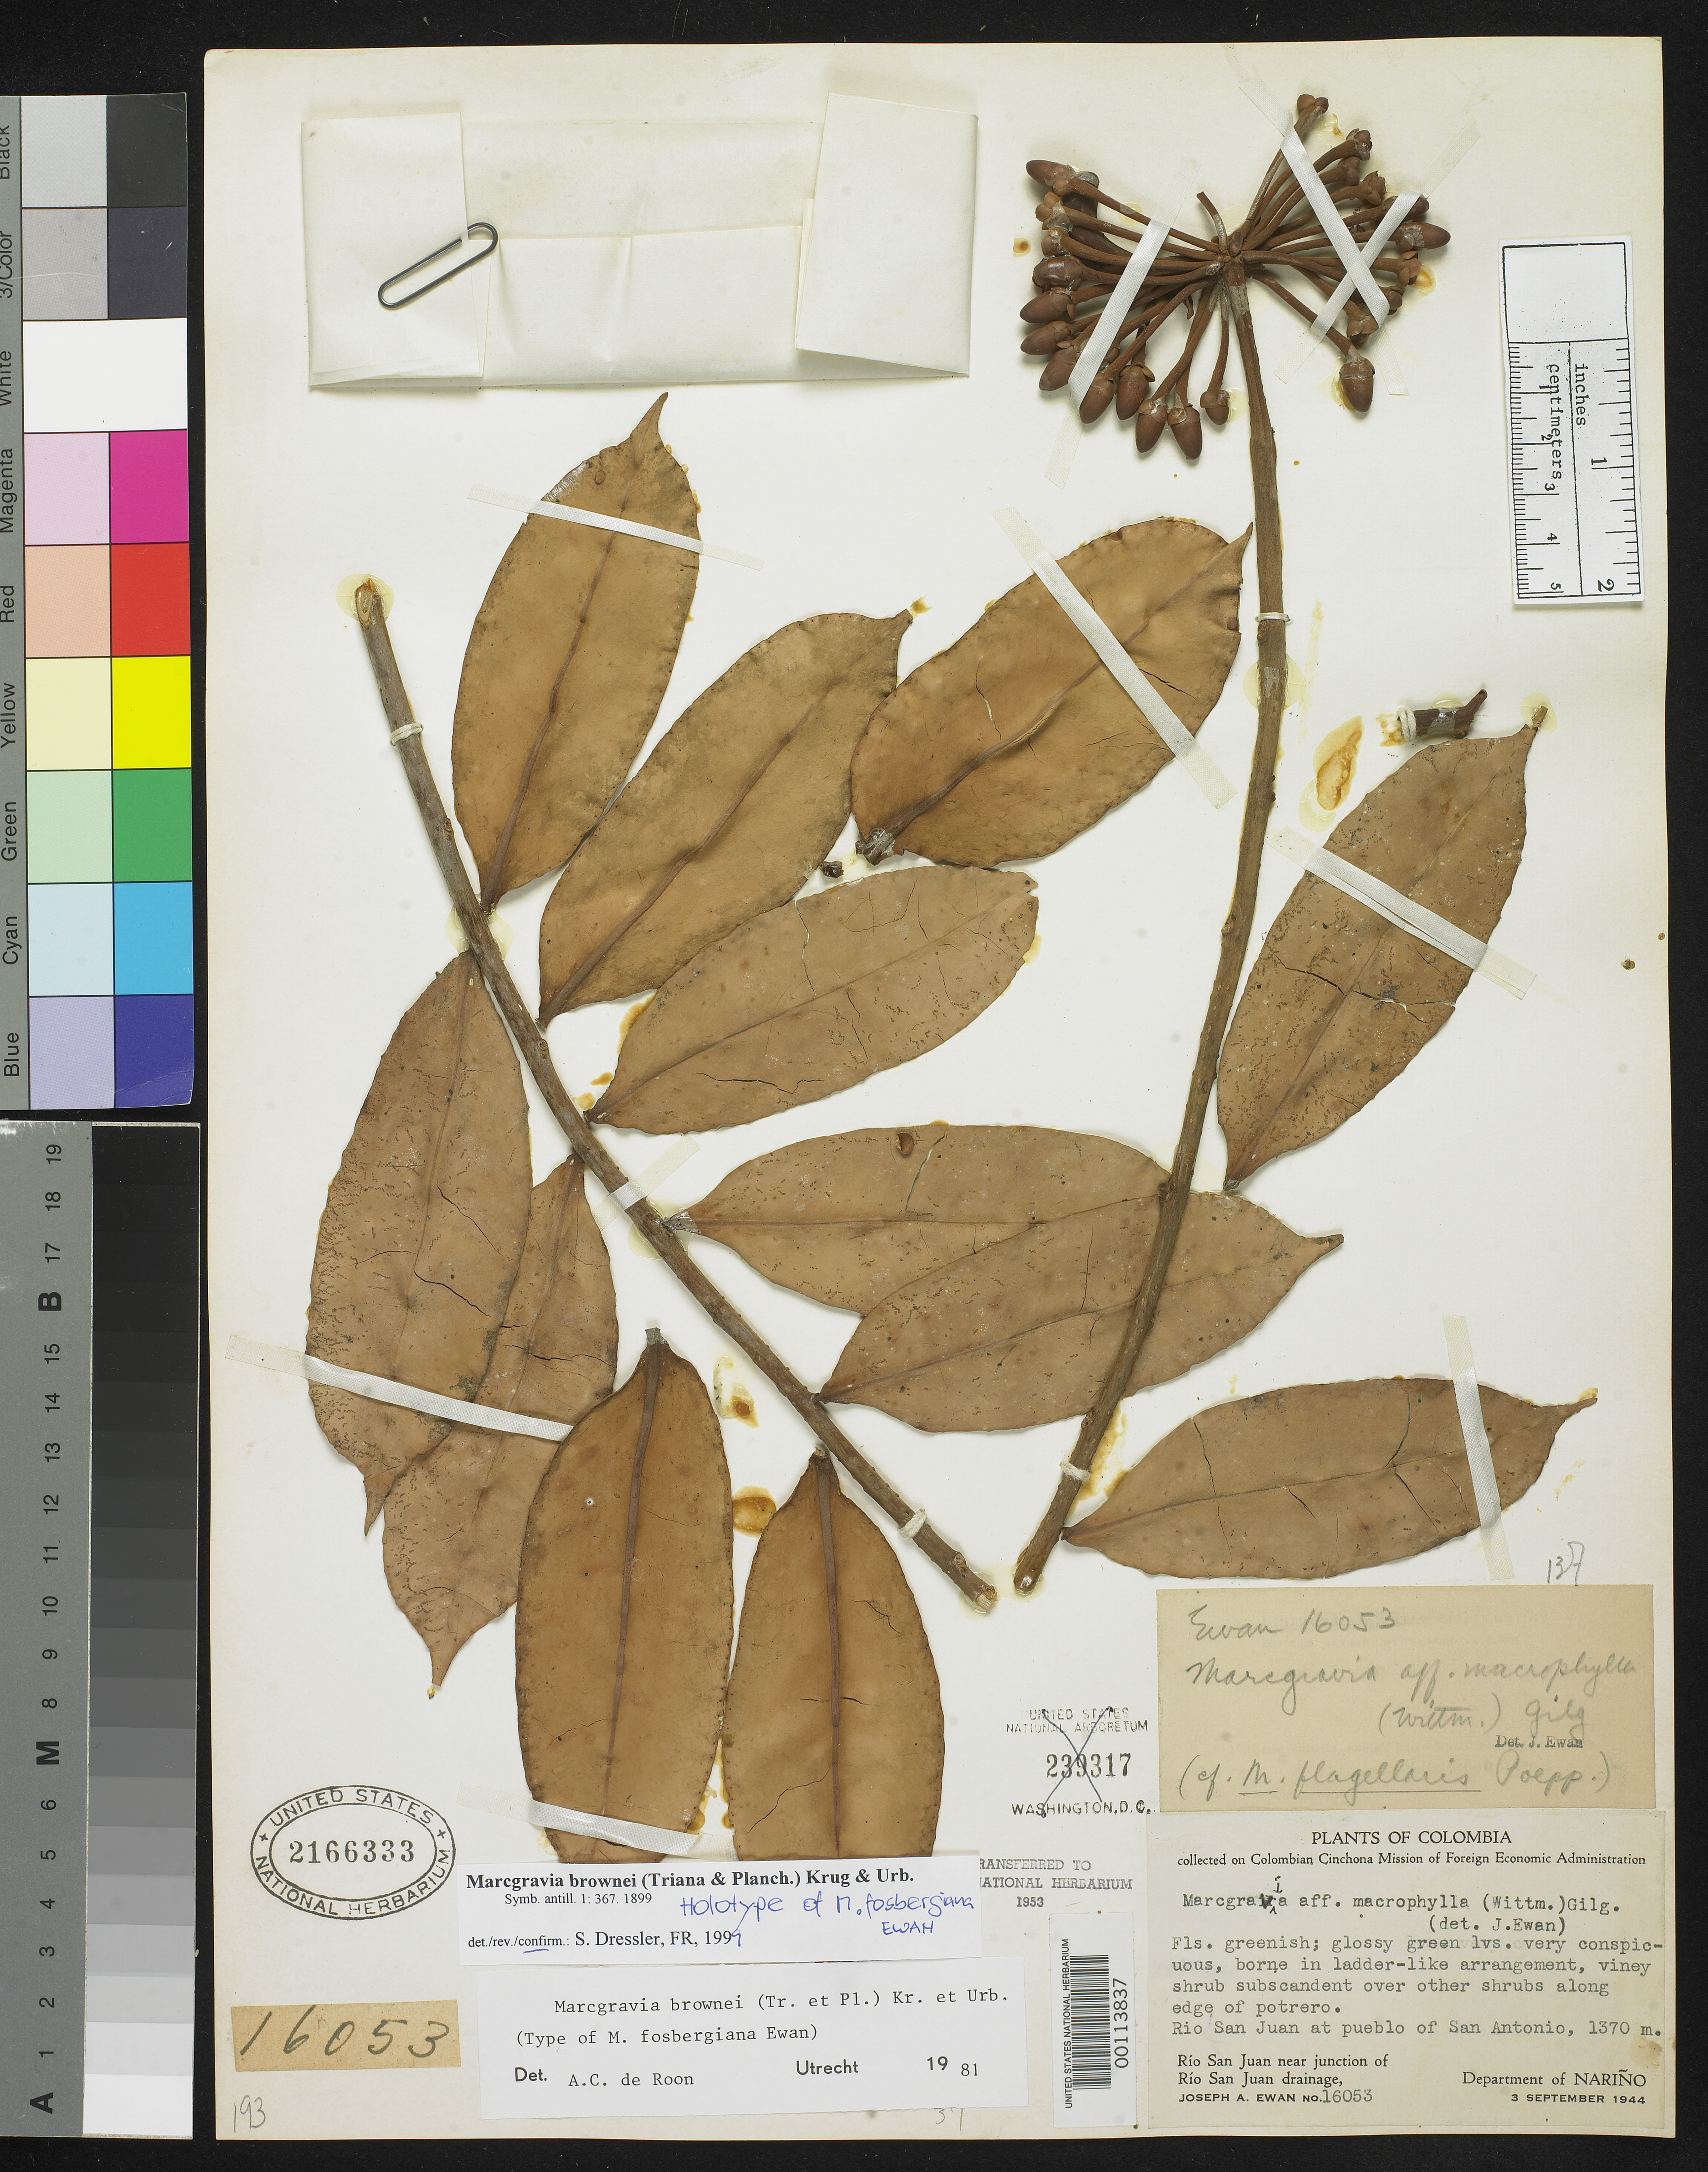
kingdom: Plantae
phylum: Tracheophyta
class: Magnoliopsida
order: Ericales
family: Marcgraviaceae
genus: Marcgravia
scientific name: Marcgravia fosbergiana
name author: Ewan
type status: Holotype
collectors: J. A. Ewan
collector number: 16053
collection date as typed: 03 Sep 1944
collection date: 1944-09-03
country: Colombia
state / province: Nariño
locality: Rio San Juan at Pueblo of San Antonia.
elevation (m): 1370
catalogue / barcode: US 2166333